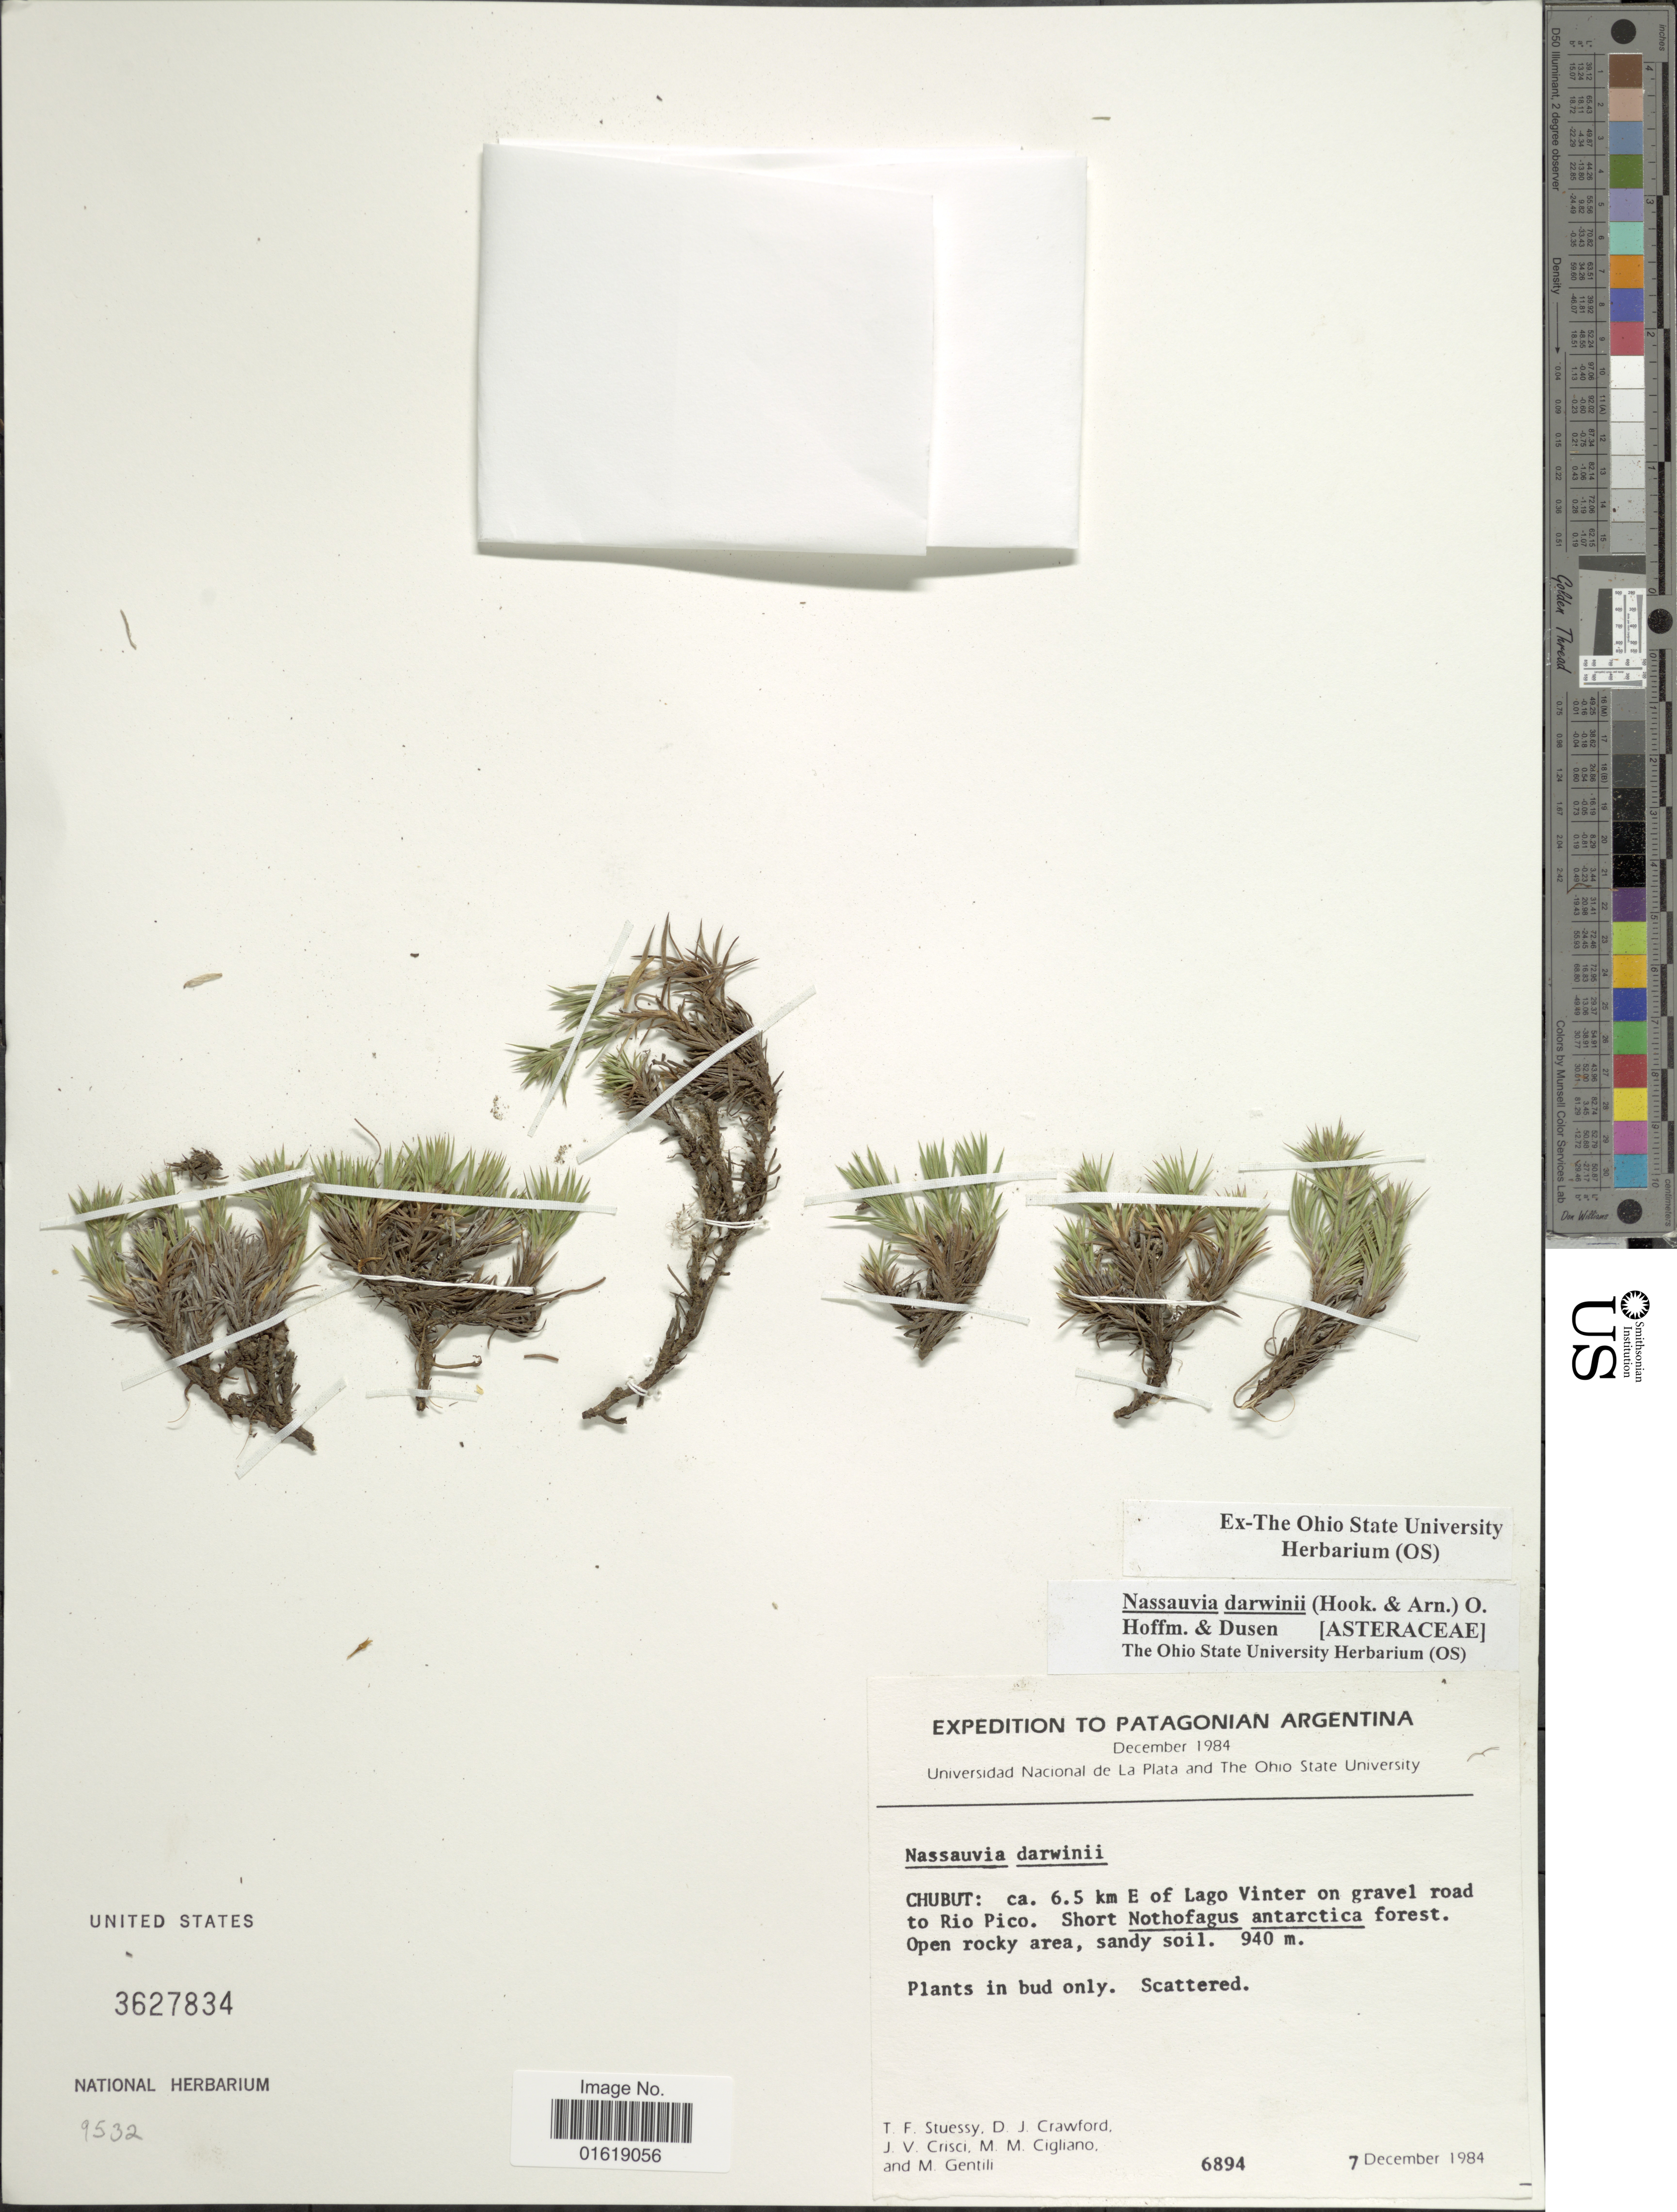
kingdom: Plantae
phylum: Tracheophyta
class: Magnoliopsida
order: Asterales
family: Asteraceae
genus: Nassauvia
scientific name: Nassauvia darwinii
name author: (Hook. & Arn.) O. Hoffm. & Dusén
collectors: T. Stuessy, D. Crawford, J. Crisci, M. Cigliano & M. Gentili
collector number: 6894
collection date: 1984-12-07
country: Argentina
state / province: Chubut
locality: Chubut: ca. 6.5 km E of Lago Vinter on gravel road to Rio Pico.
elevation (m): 940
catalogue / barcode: US 3627834